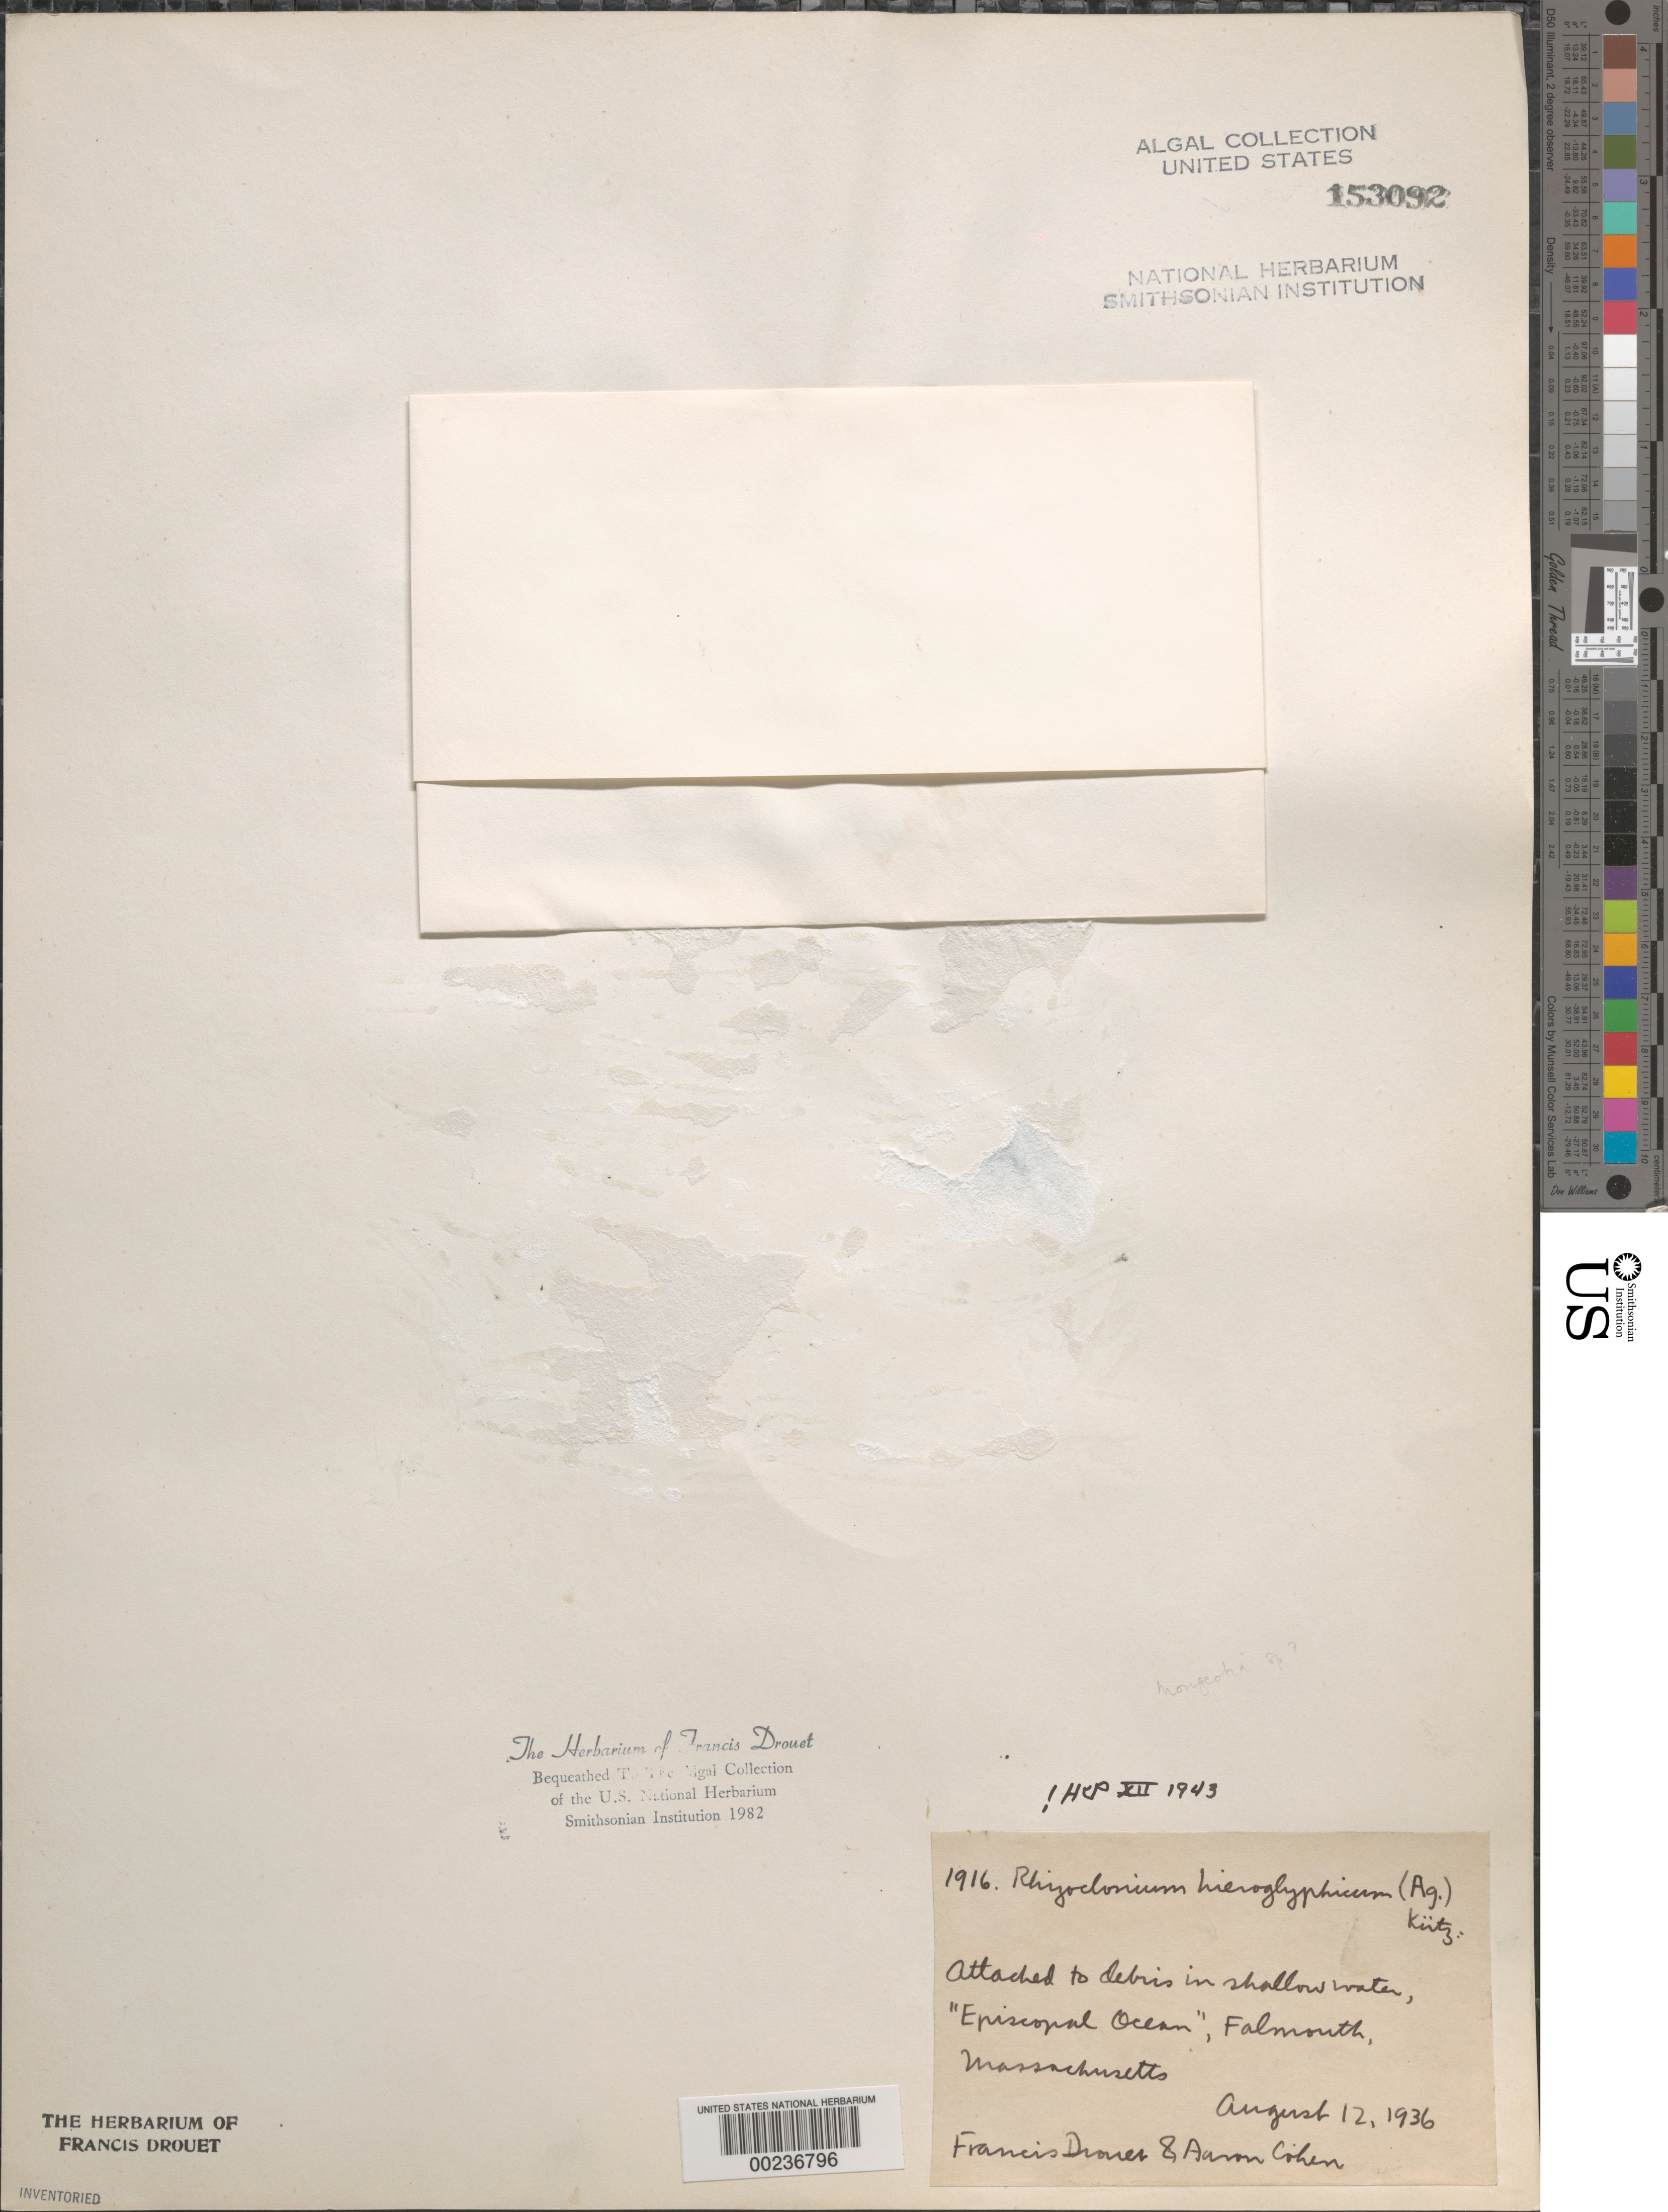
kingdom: Plantae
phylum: Chlorophyta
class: Ulvophyceae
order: Cladophorales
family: Cladophoraceae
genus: Rhizoclonium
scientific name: Rhizoclonium hieroglyphicum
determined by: Drouet, F. E.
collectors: F. E. Drouet & A. Cohen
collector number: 1916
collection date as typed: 12 Aug 1936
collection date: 1936-08-12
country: United States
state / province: Massachusetts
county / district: Barnstable County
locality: Falmouth, Episcopal Ocean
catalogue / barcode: US 153092